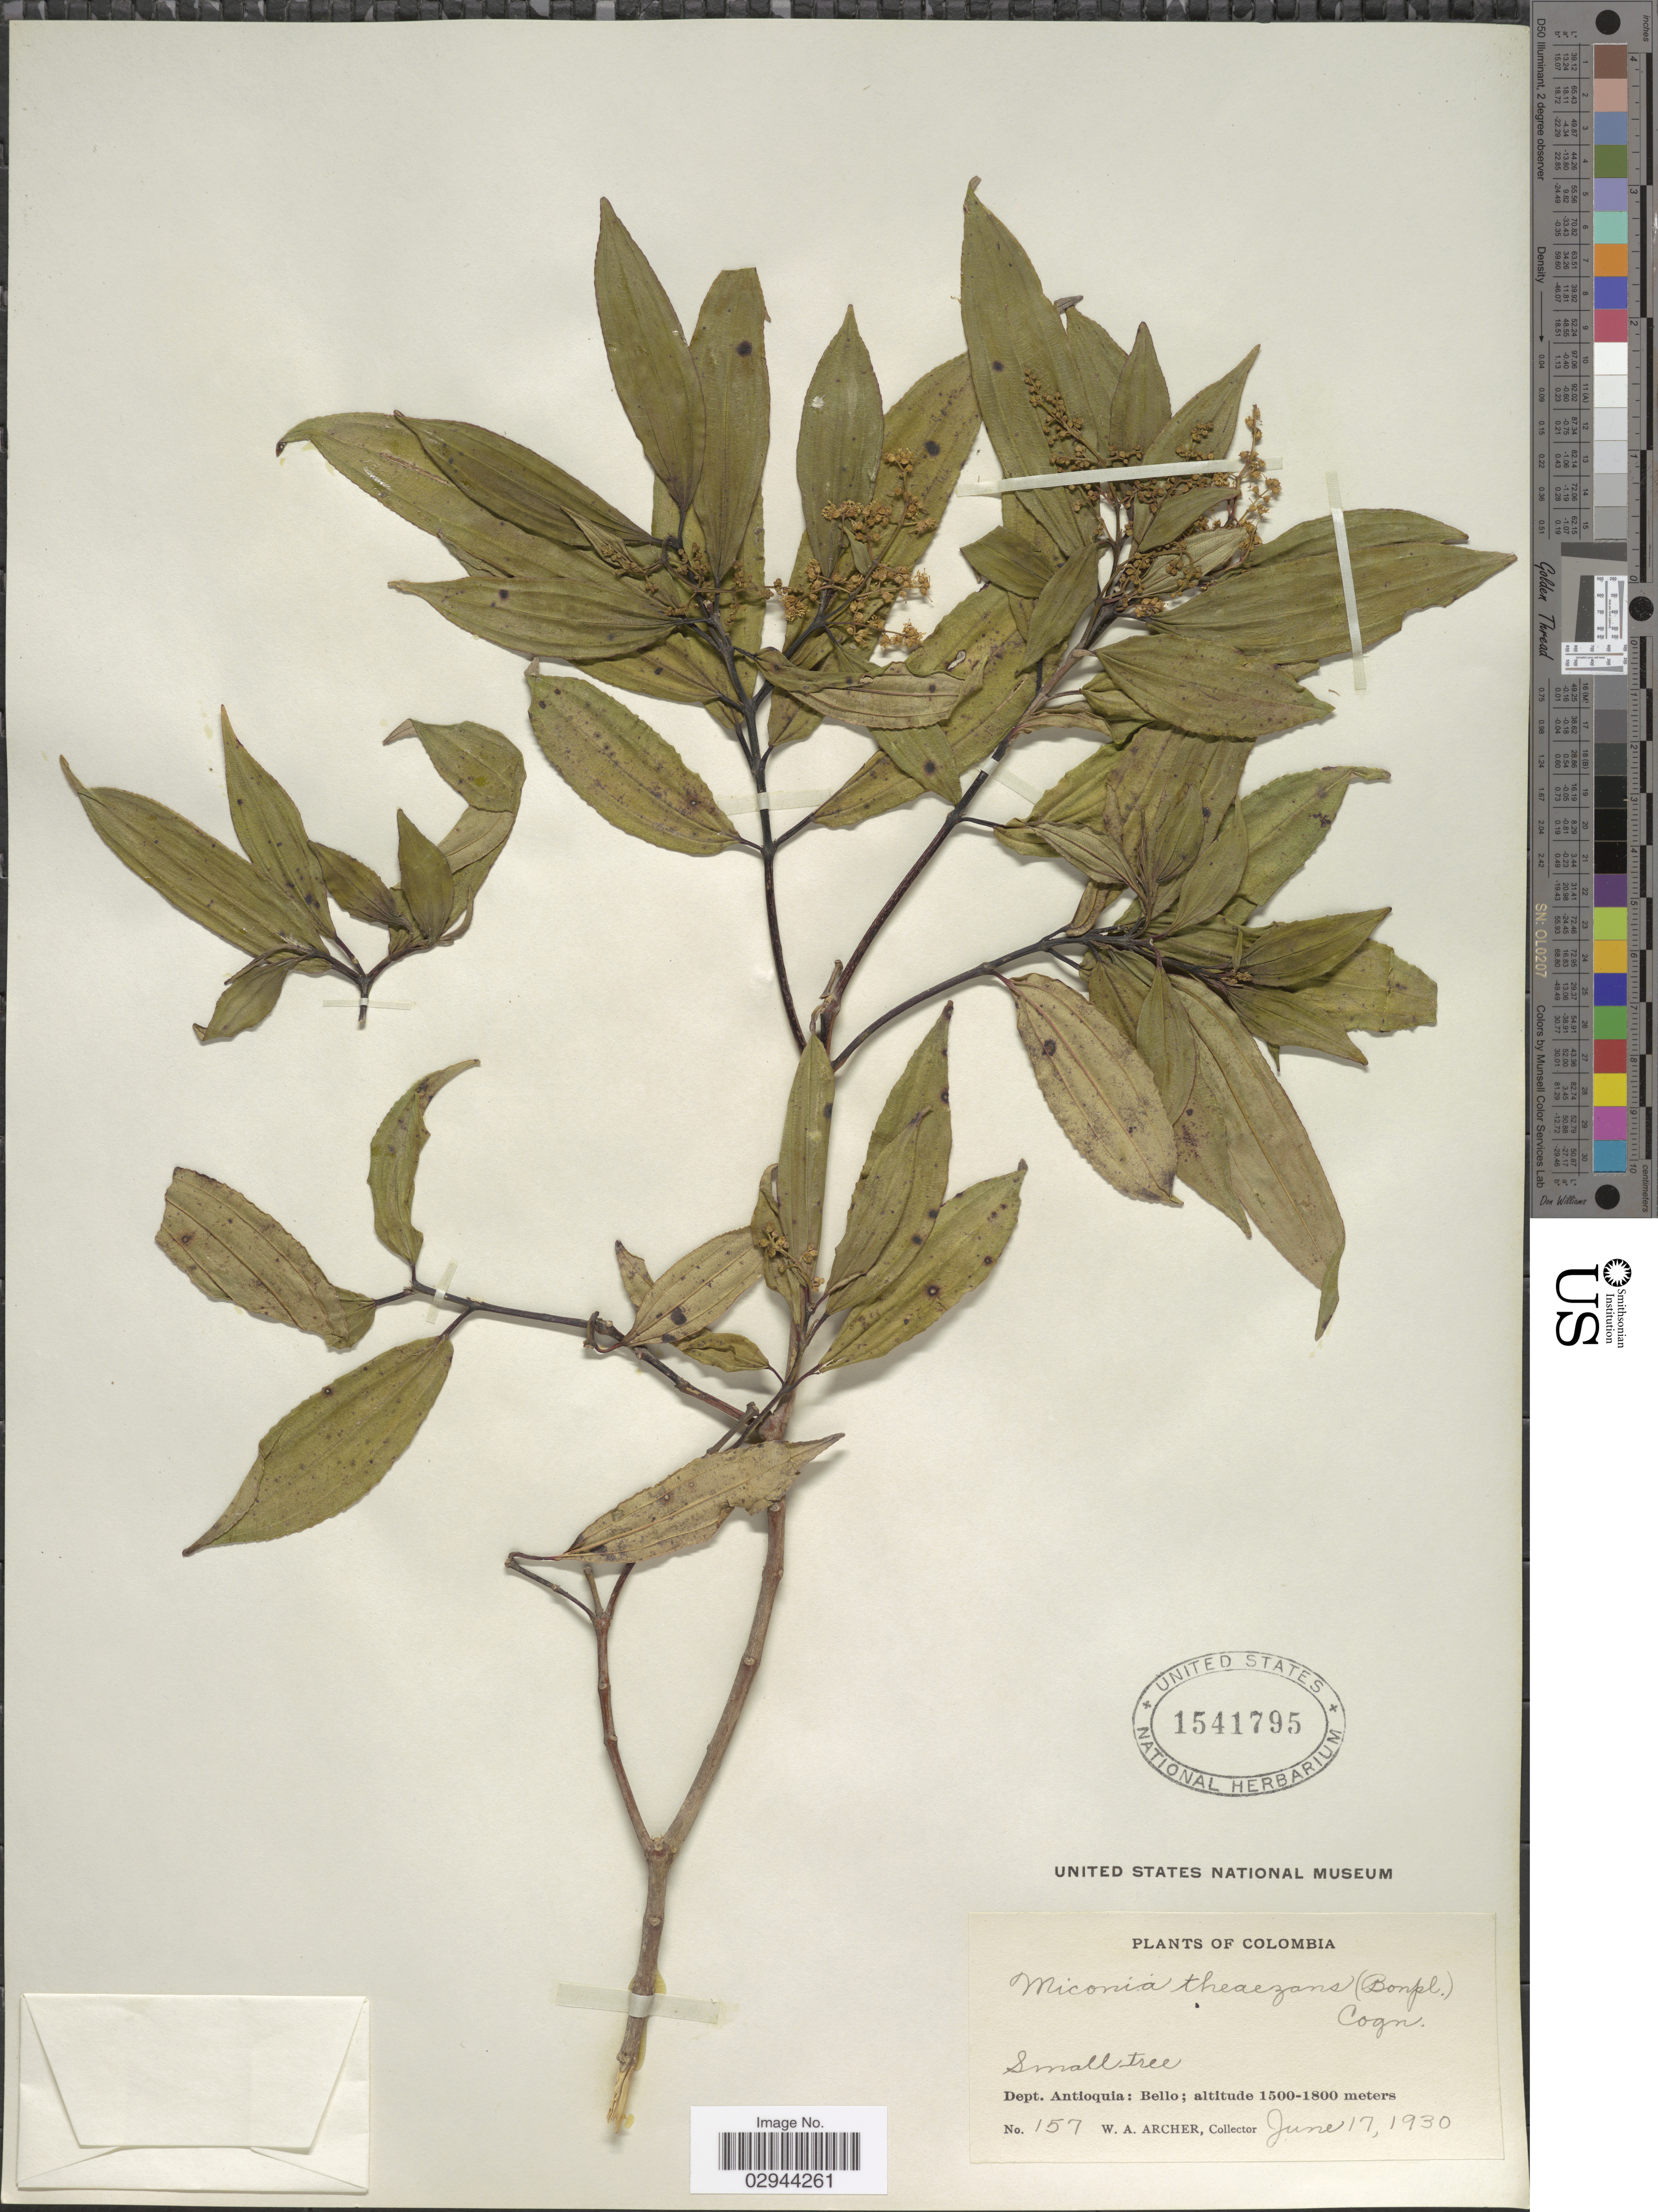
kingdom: Plantae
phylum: Tracheophyta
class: Magnoliopsida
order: Myrtales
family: Melastomataceae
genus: Miconia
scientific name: Miconia theizans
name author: (Bonpl.) Cogn.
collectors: W. Archer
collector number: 157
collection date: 1930-06-17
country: Colombia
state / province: Antioquia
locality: Dept. Antioquia, Bello.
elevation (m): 1500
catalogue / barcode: US 1541795